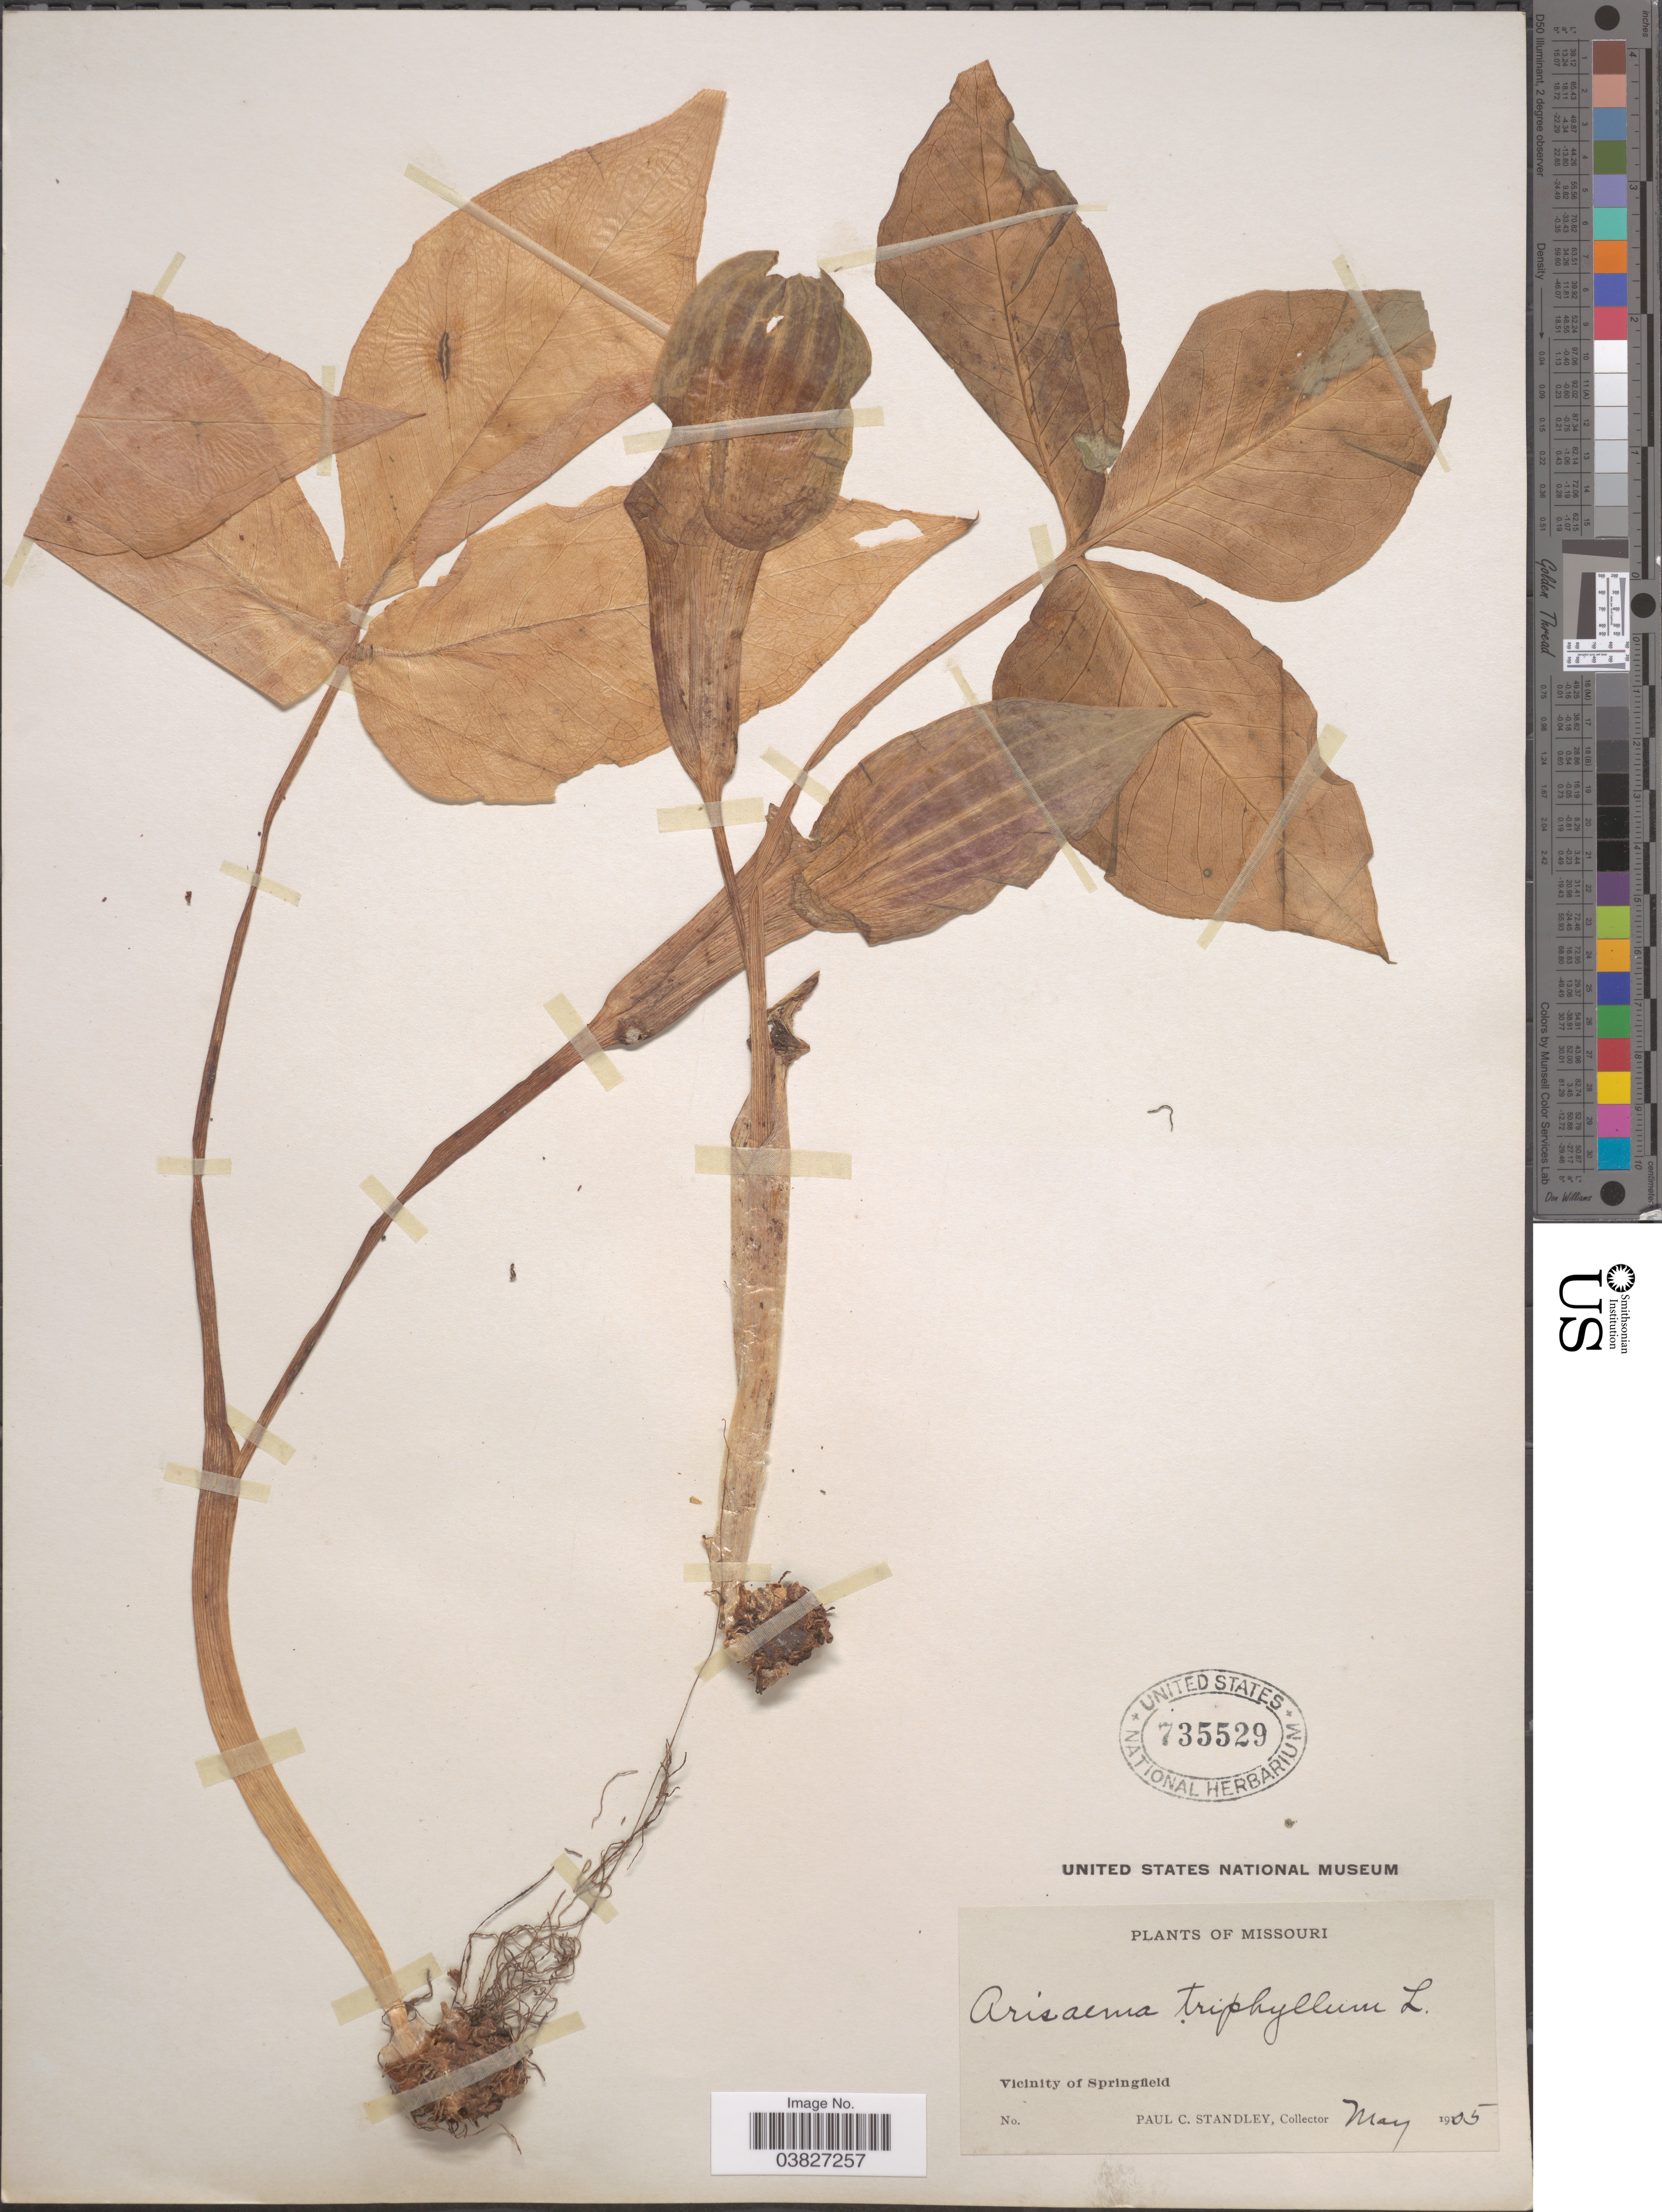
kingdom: Plantae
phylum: Tracheophyta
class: Liliopsida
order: Alismatales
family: Araceae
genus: Arisaema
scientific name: Arisaema triphyllum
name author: (L.) Schott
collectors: P. C. Standley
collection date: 1905-05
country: United States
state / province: Missouri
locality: Vicinity of Springfield.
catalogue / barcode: US 735529